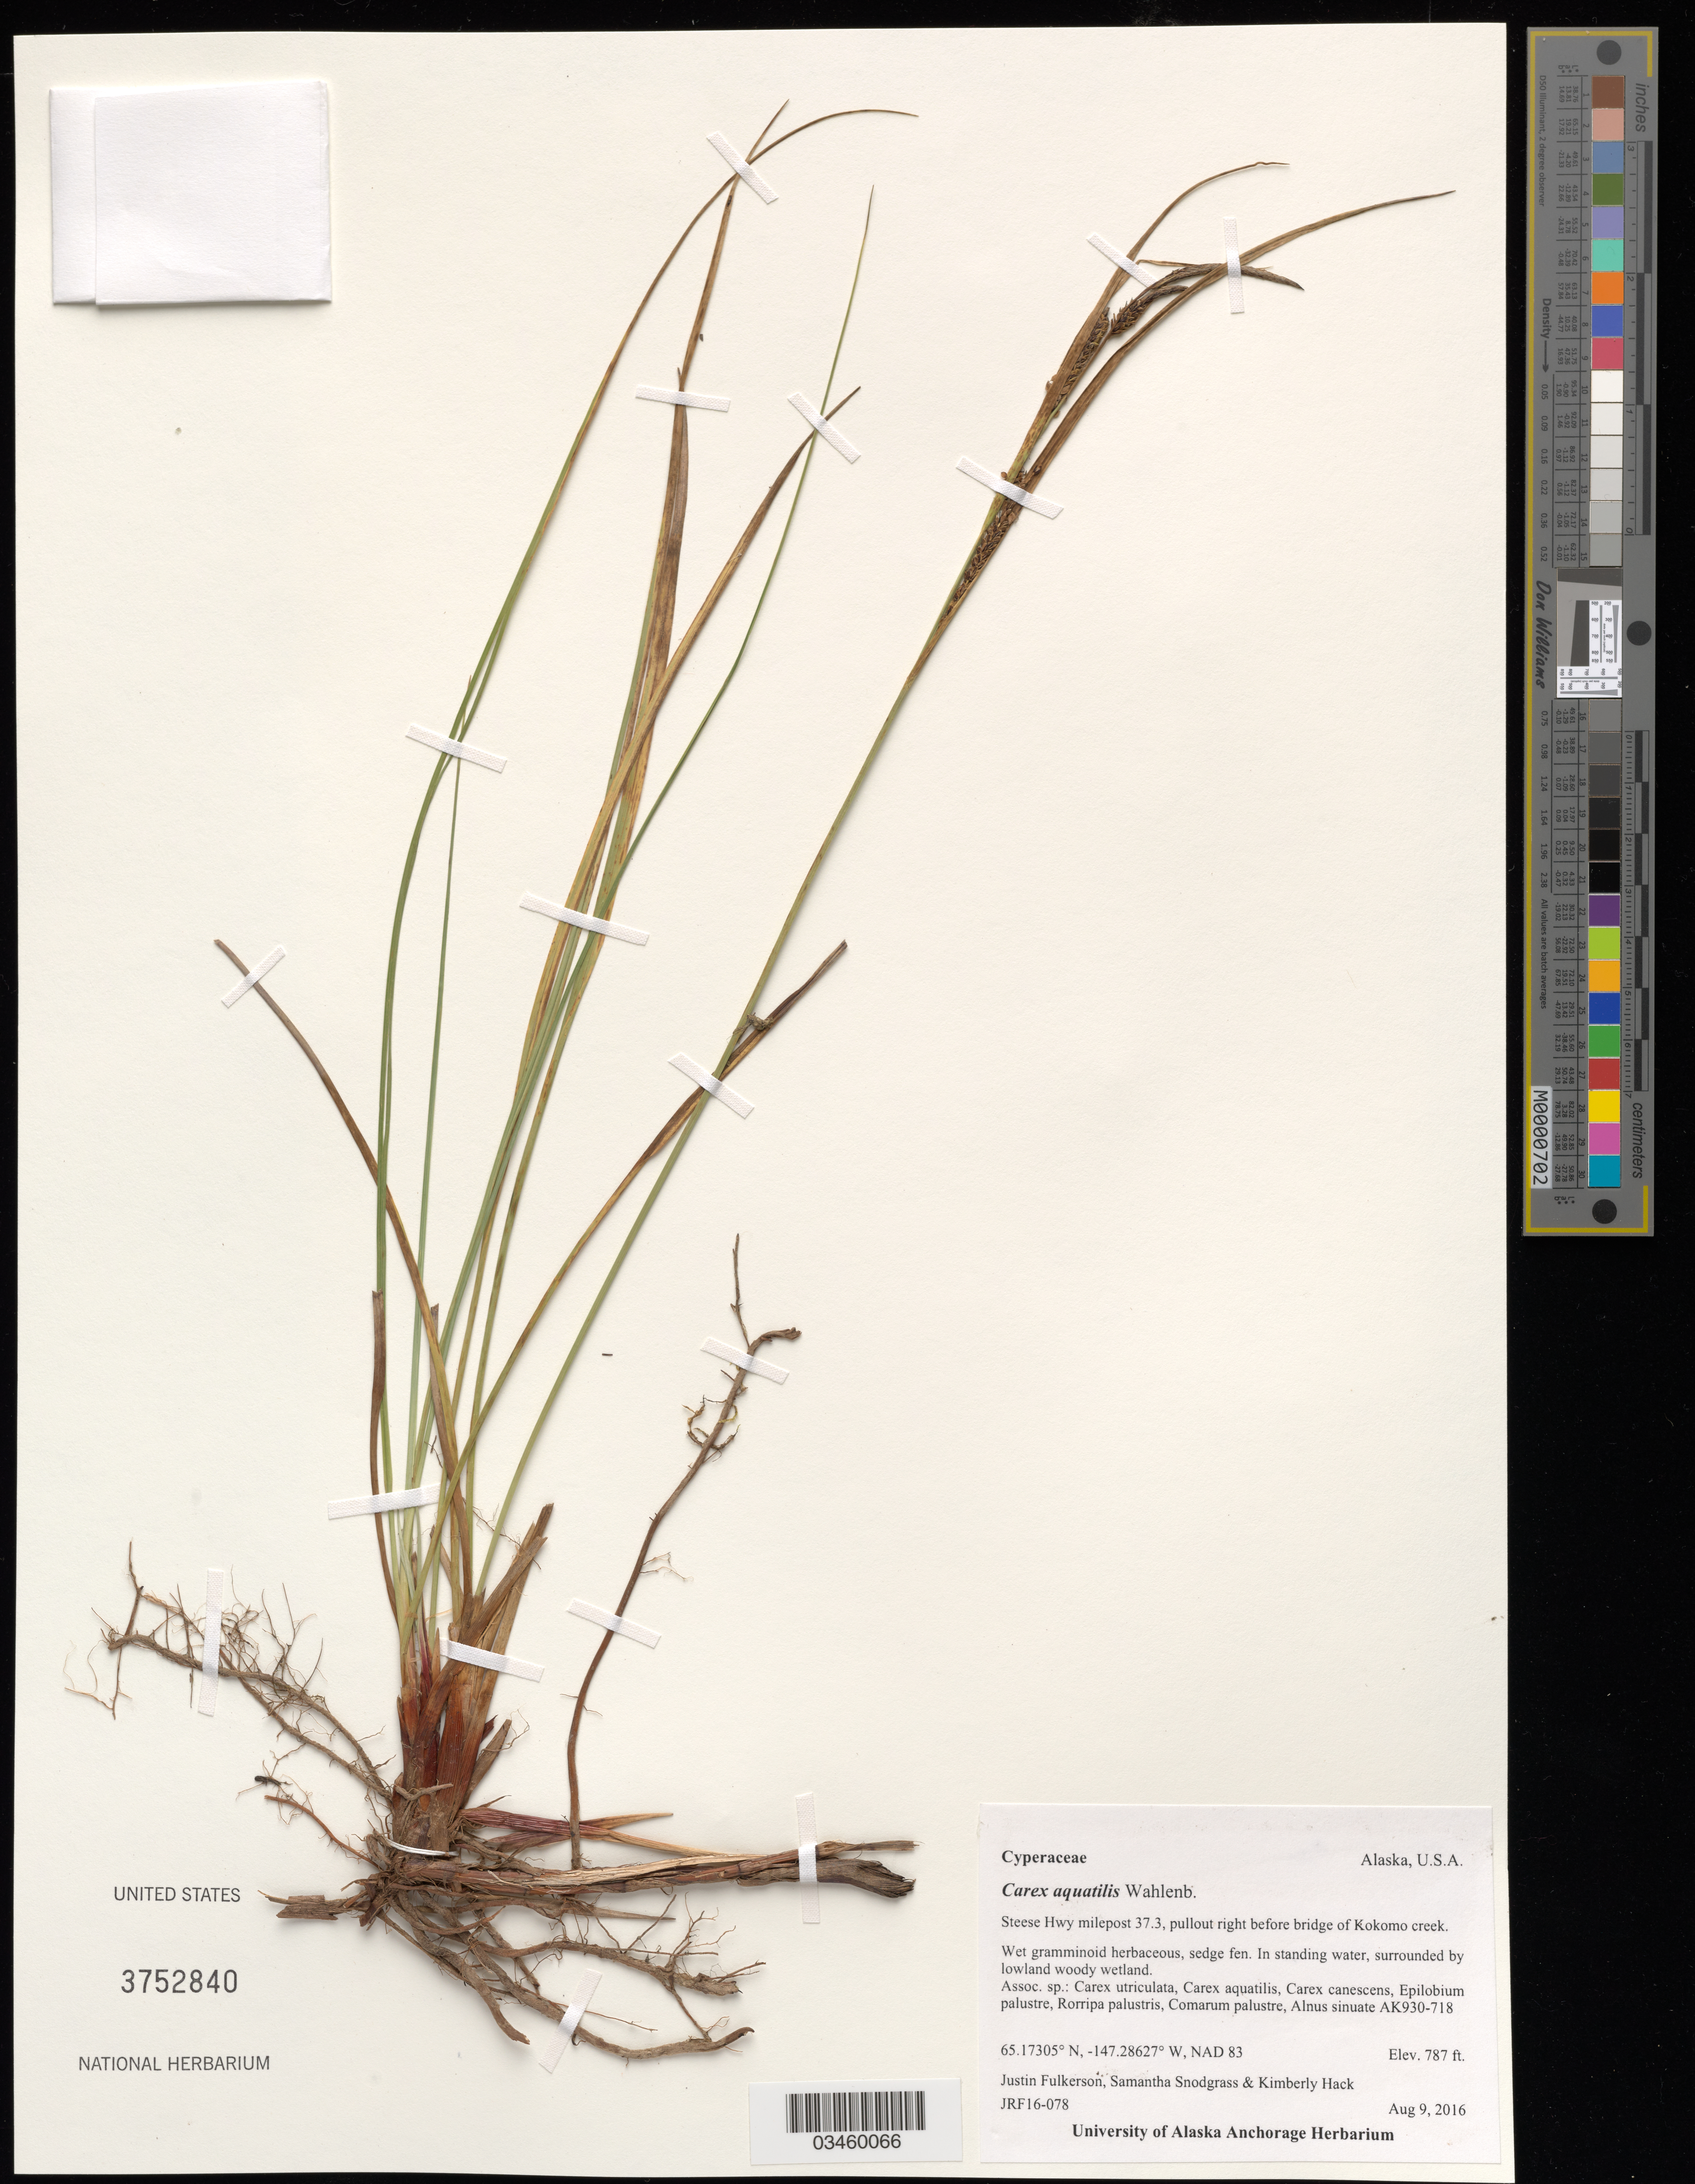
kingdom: Plantae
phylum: Tracheophyta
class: Liliopsida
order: Poales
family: Cyperaceae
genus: Carex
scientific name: Carex aquatilis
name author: Wahlenb.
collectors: J. Fulkerson, K. Hack & S. Snodgrass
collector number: AK930-718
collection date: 2016-08-09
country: United States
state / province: Alaska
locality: Steese Hwy milepost 37.3, pullout right before bridge of Kokomo Creek.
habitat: Wet gramminoid herbaceous, sedge fen. In standing water, surrounded by lowland woody wetland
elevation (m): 240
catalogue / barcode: US 3752840